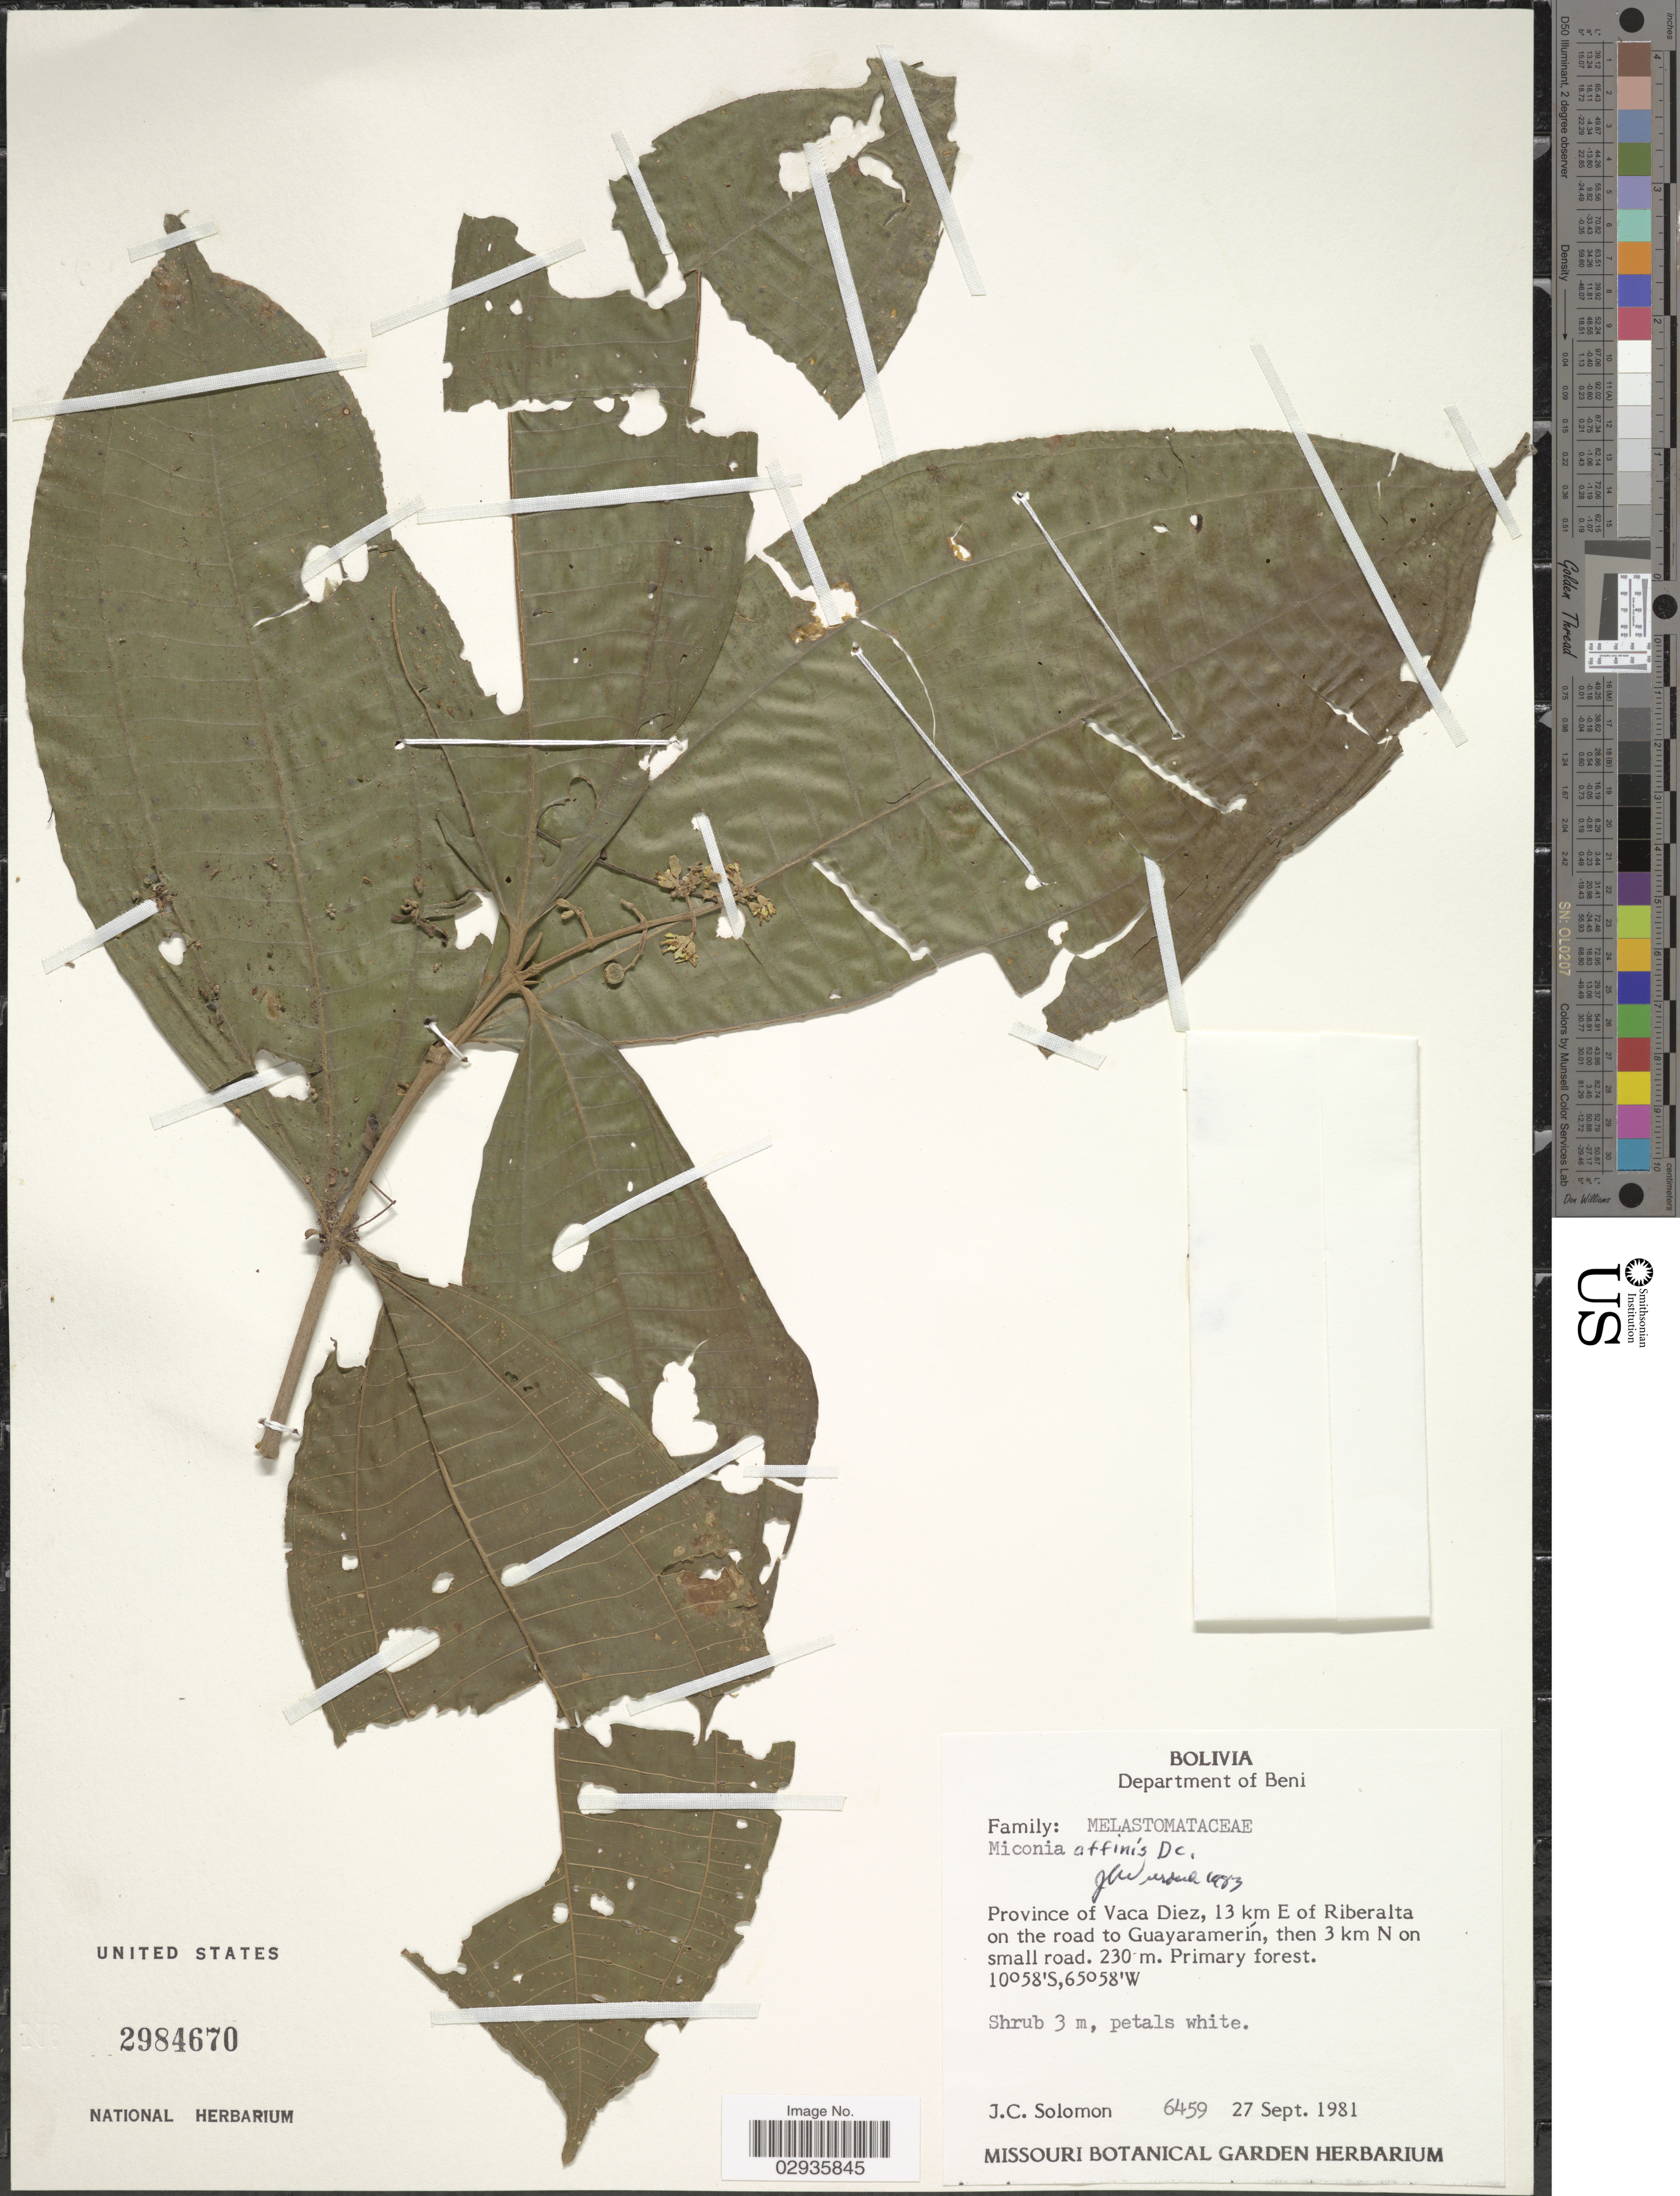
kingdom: Plantae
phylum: Tracheophyta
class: Magnoliopsida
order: Myrtales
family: Melastomataceae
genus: Miconia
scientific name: Miconia affinis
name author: DC.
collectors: J. C. Solomon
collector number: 6459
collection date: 1981-09-27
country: Bolivia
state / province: Beni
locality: Department of Beni, Province of Vaca Diez, 13 km E of Riberalta on the road to Guayaramerín, then 3 km N on small road.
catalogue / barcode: US 2984670